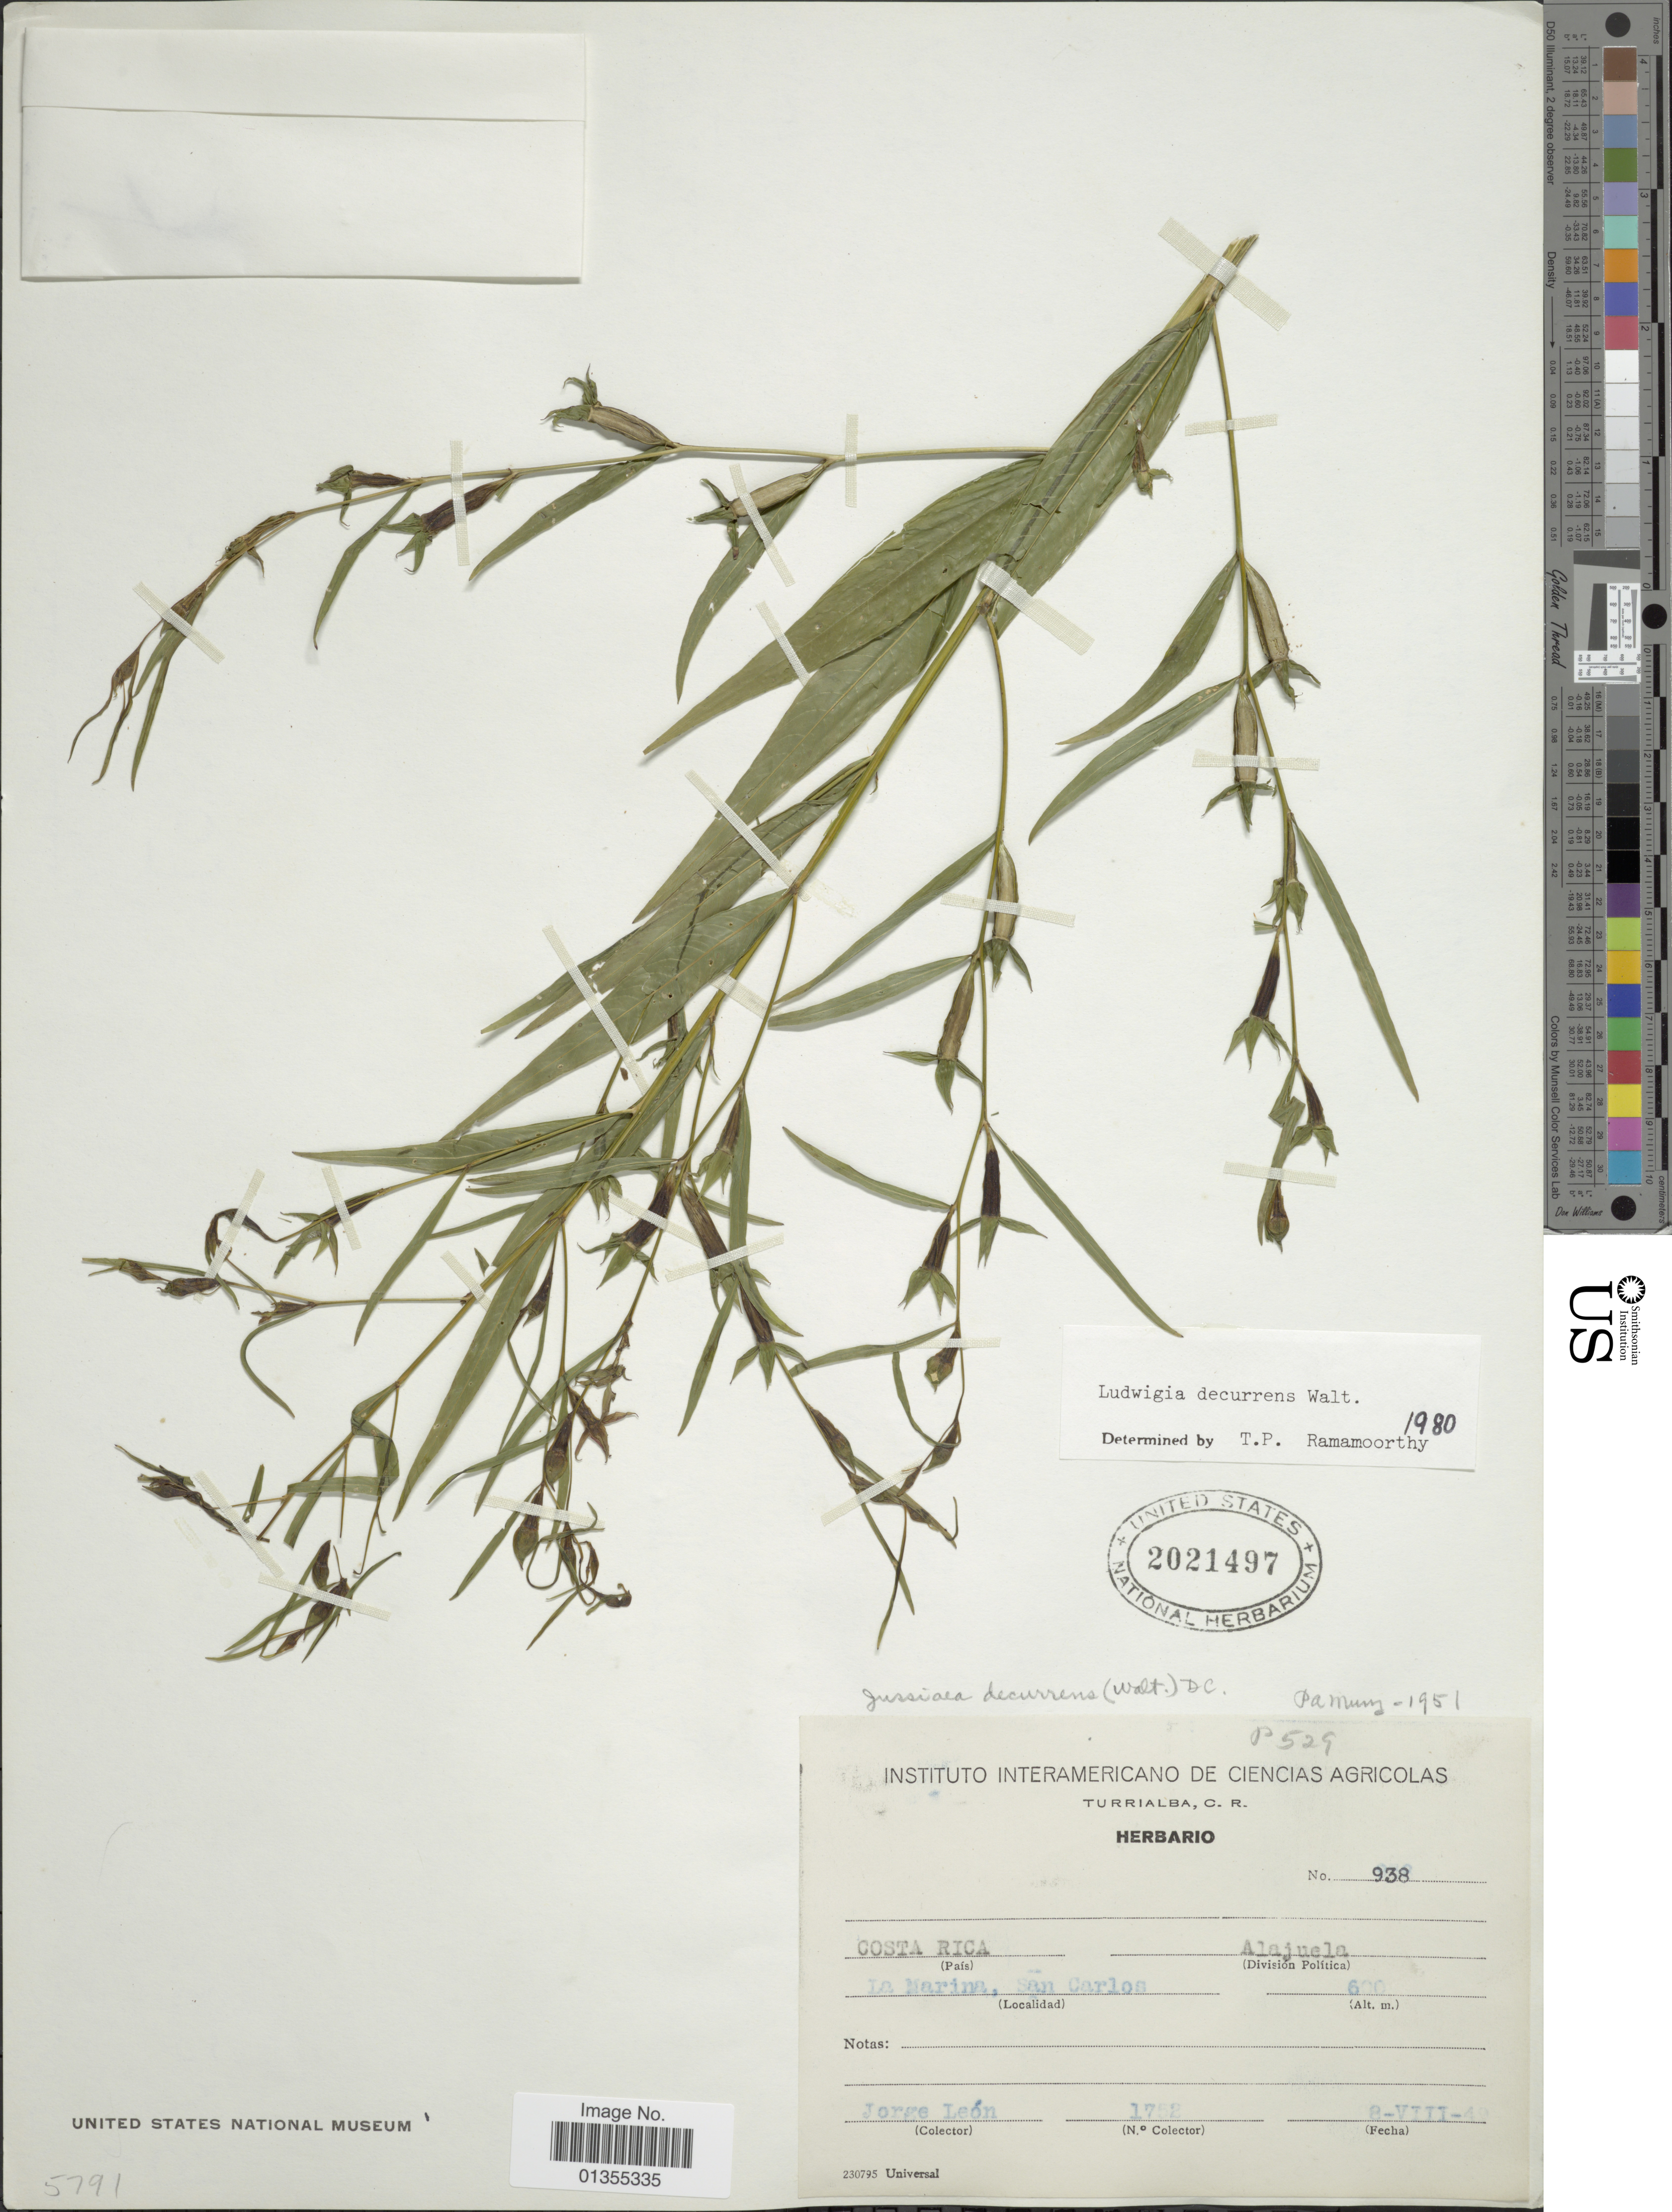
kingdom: Plantae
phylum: Tracheophyta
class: Magnoliopsida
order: Myrtales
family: Onagraceae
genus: Ludwigia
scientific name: Ludwigia decurrens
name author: Walter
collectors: J. León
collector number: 1752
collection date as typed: Transcribed d/m/y: 8/8/49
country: Costa Rica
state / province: Alajuela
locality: La Marina, San Carlos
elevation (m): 600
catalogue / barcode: US 2021497